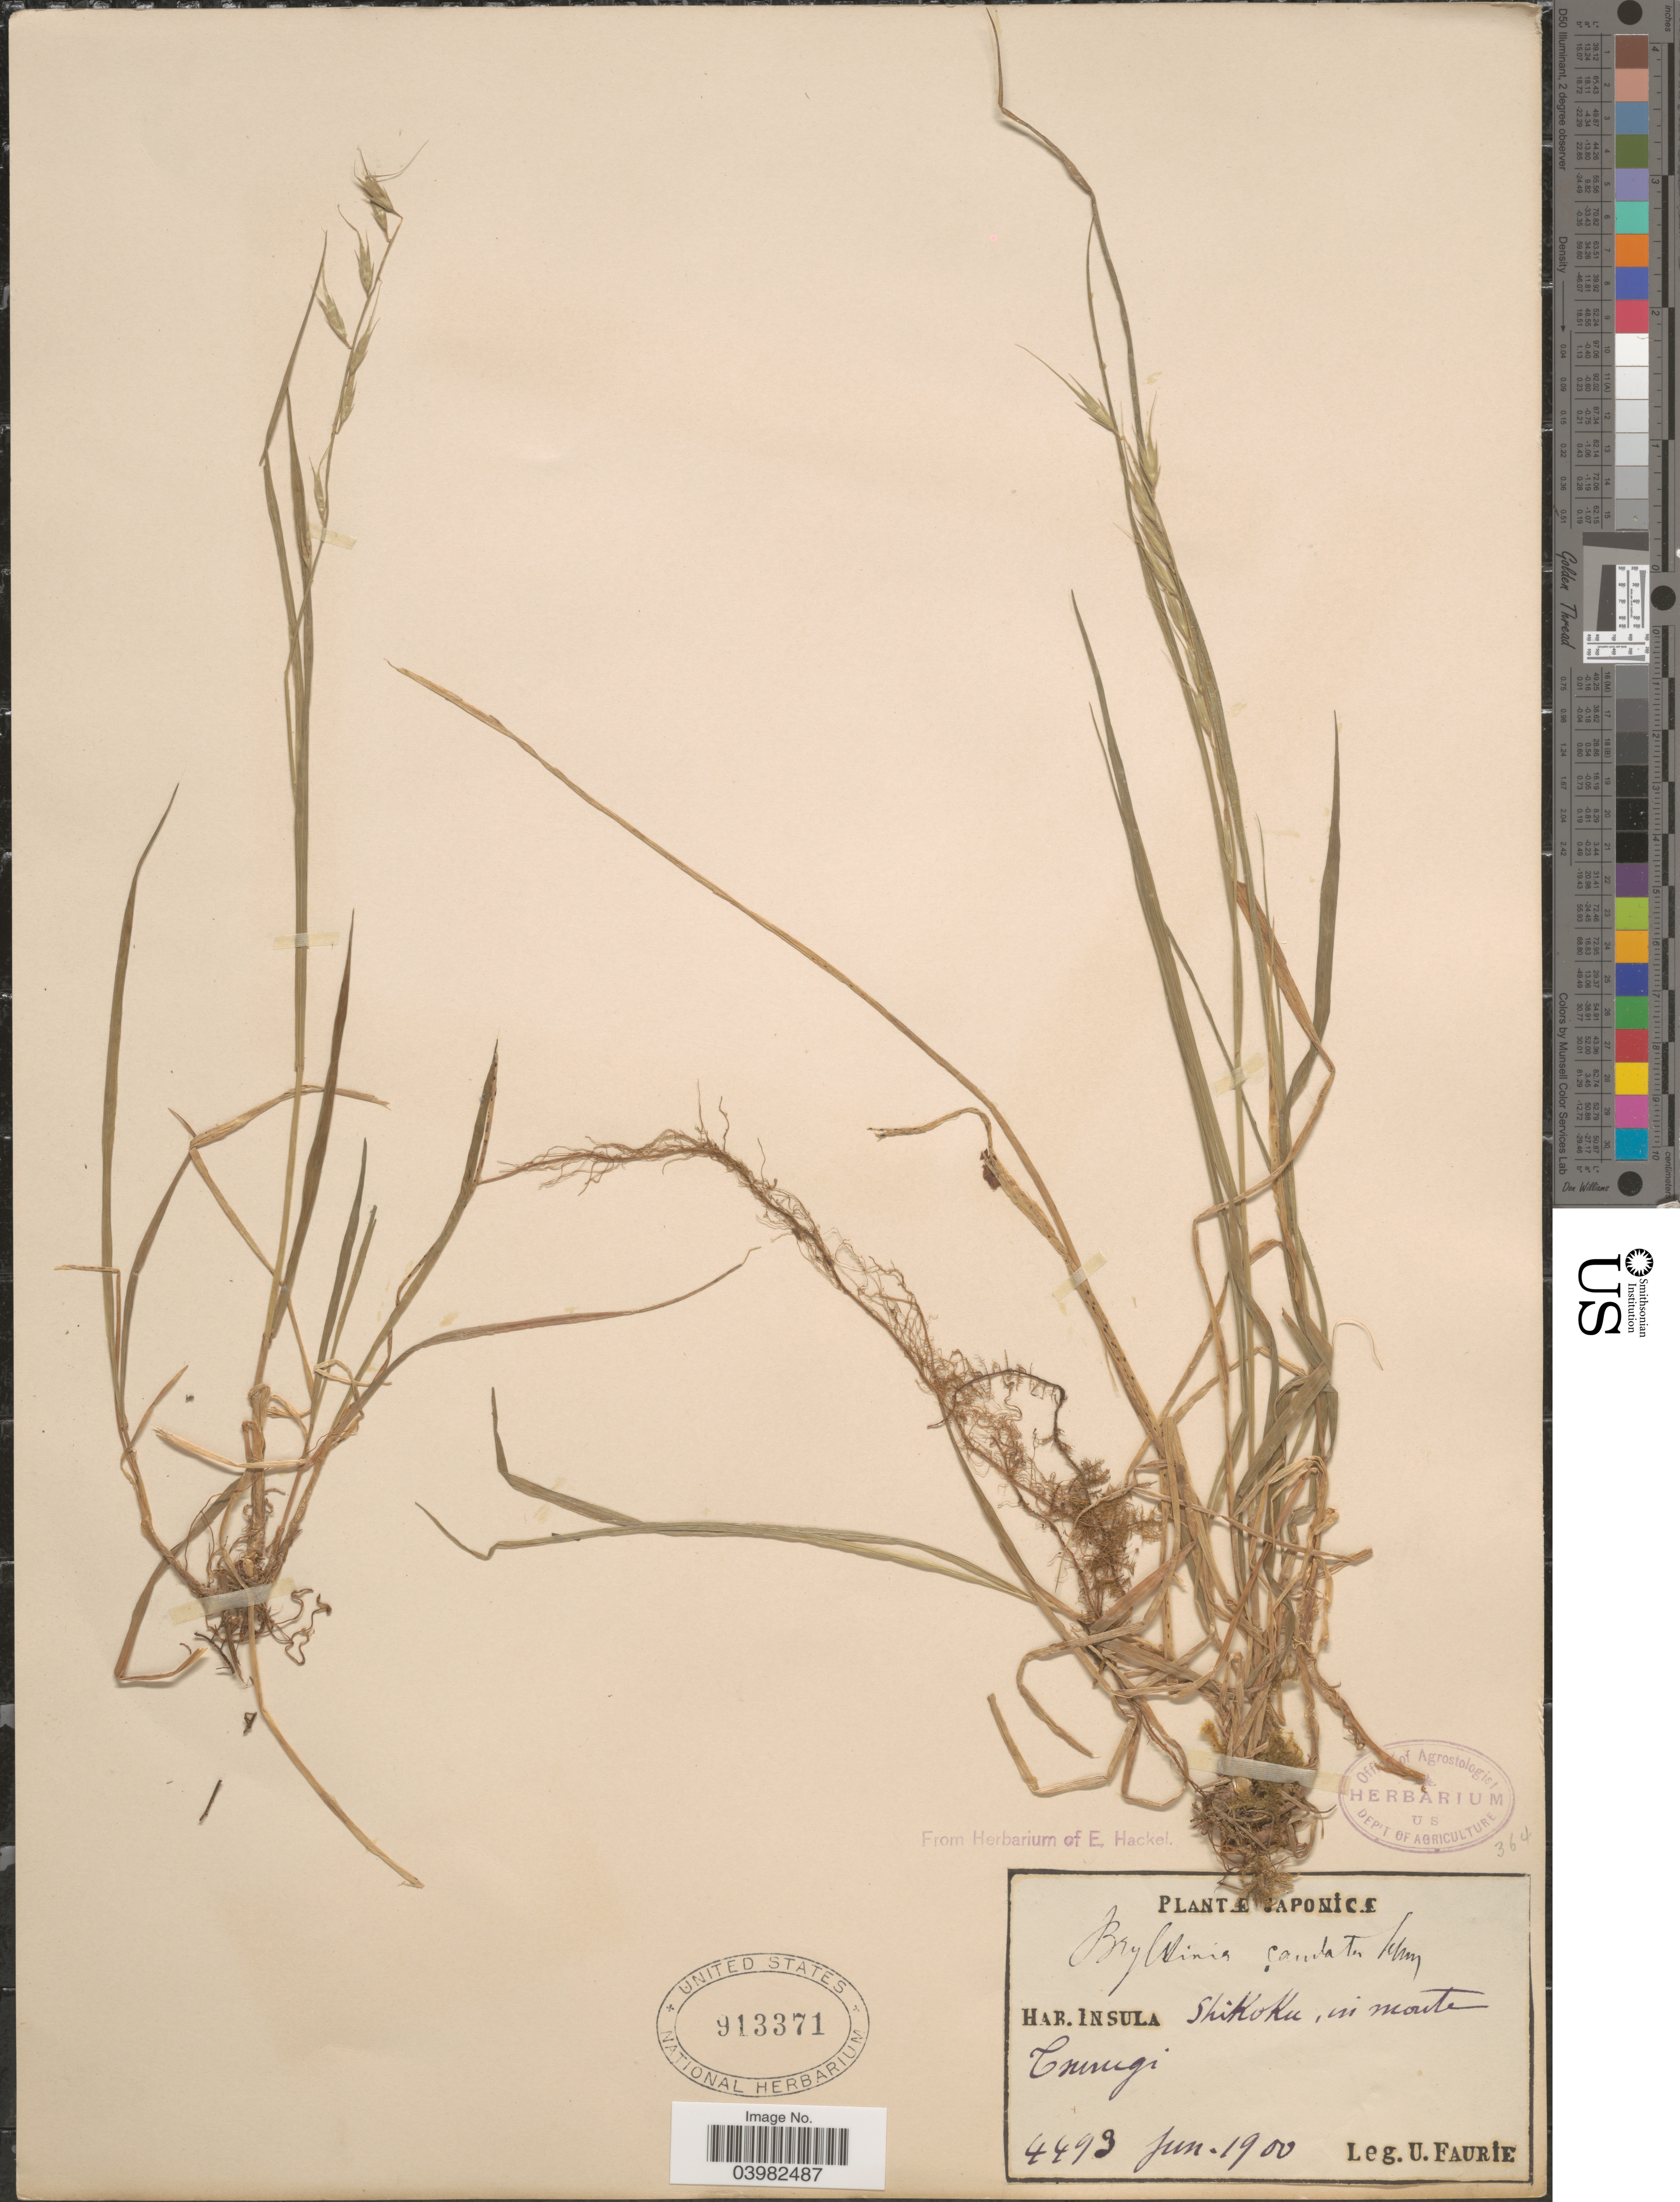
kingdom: Plantae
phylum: Tracheophyta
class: Liliopsida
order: Poales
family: Poaceae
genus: Brylkinia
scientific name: Brylkinia caudata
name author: (Munro) F. Schmidt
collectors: U. Faurie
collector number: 4493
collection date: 1900-06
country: Japan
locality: Insula Shikoku, in monte Tsurugi.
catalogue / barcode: US 913371